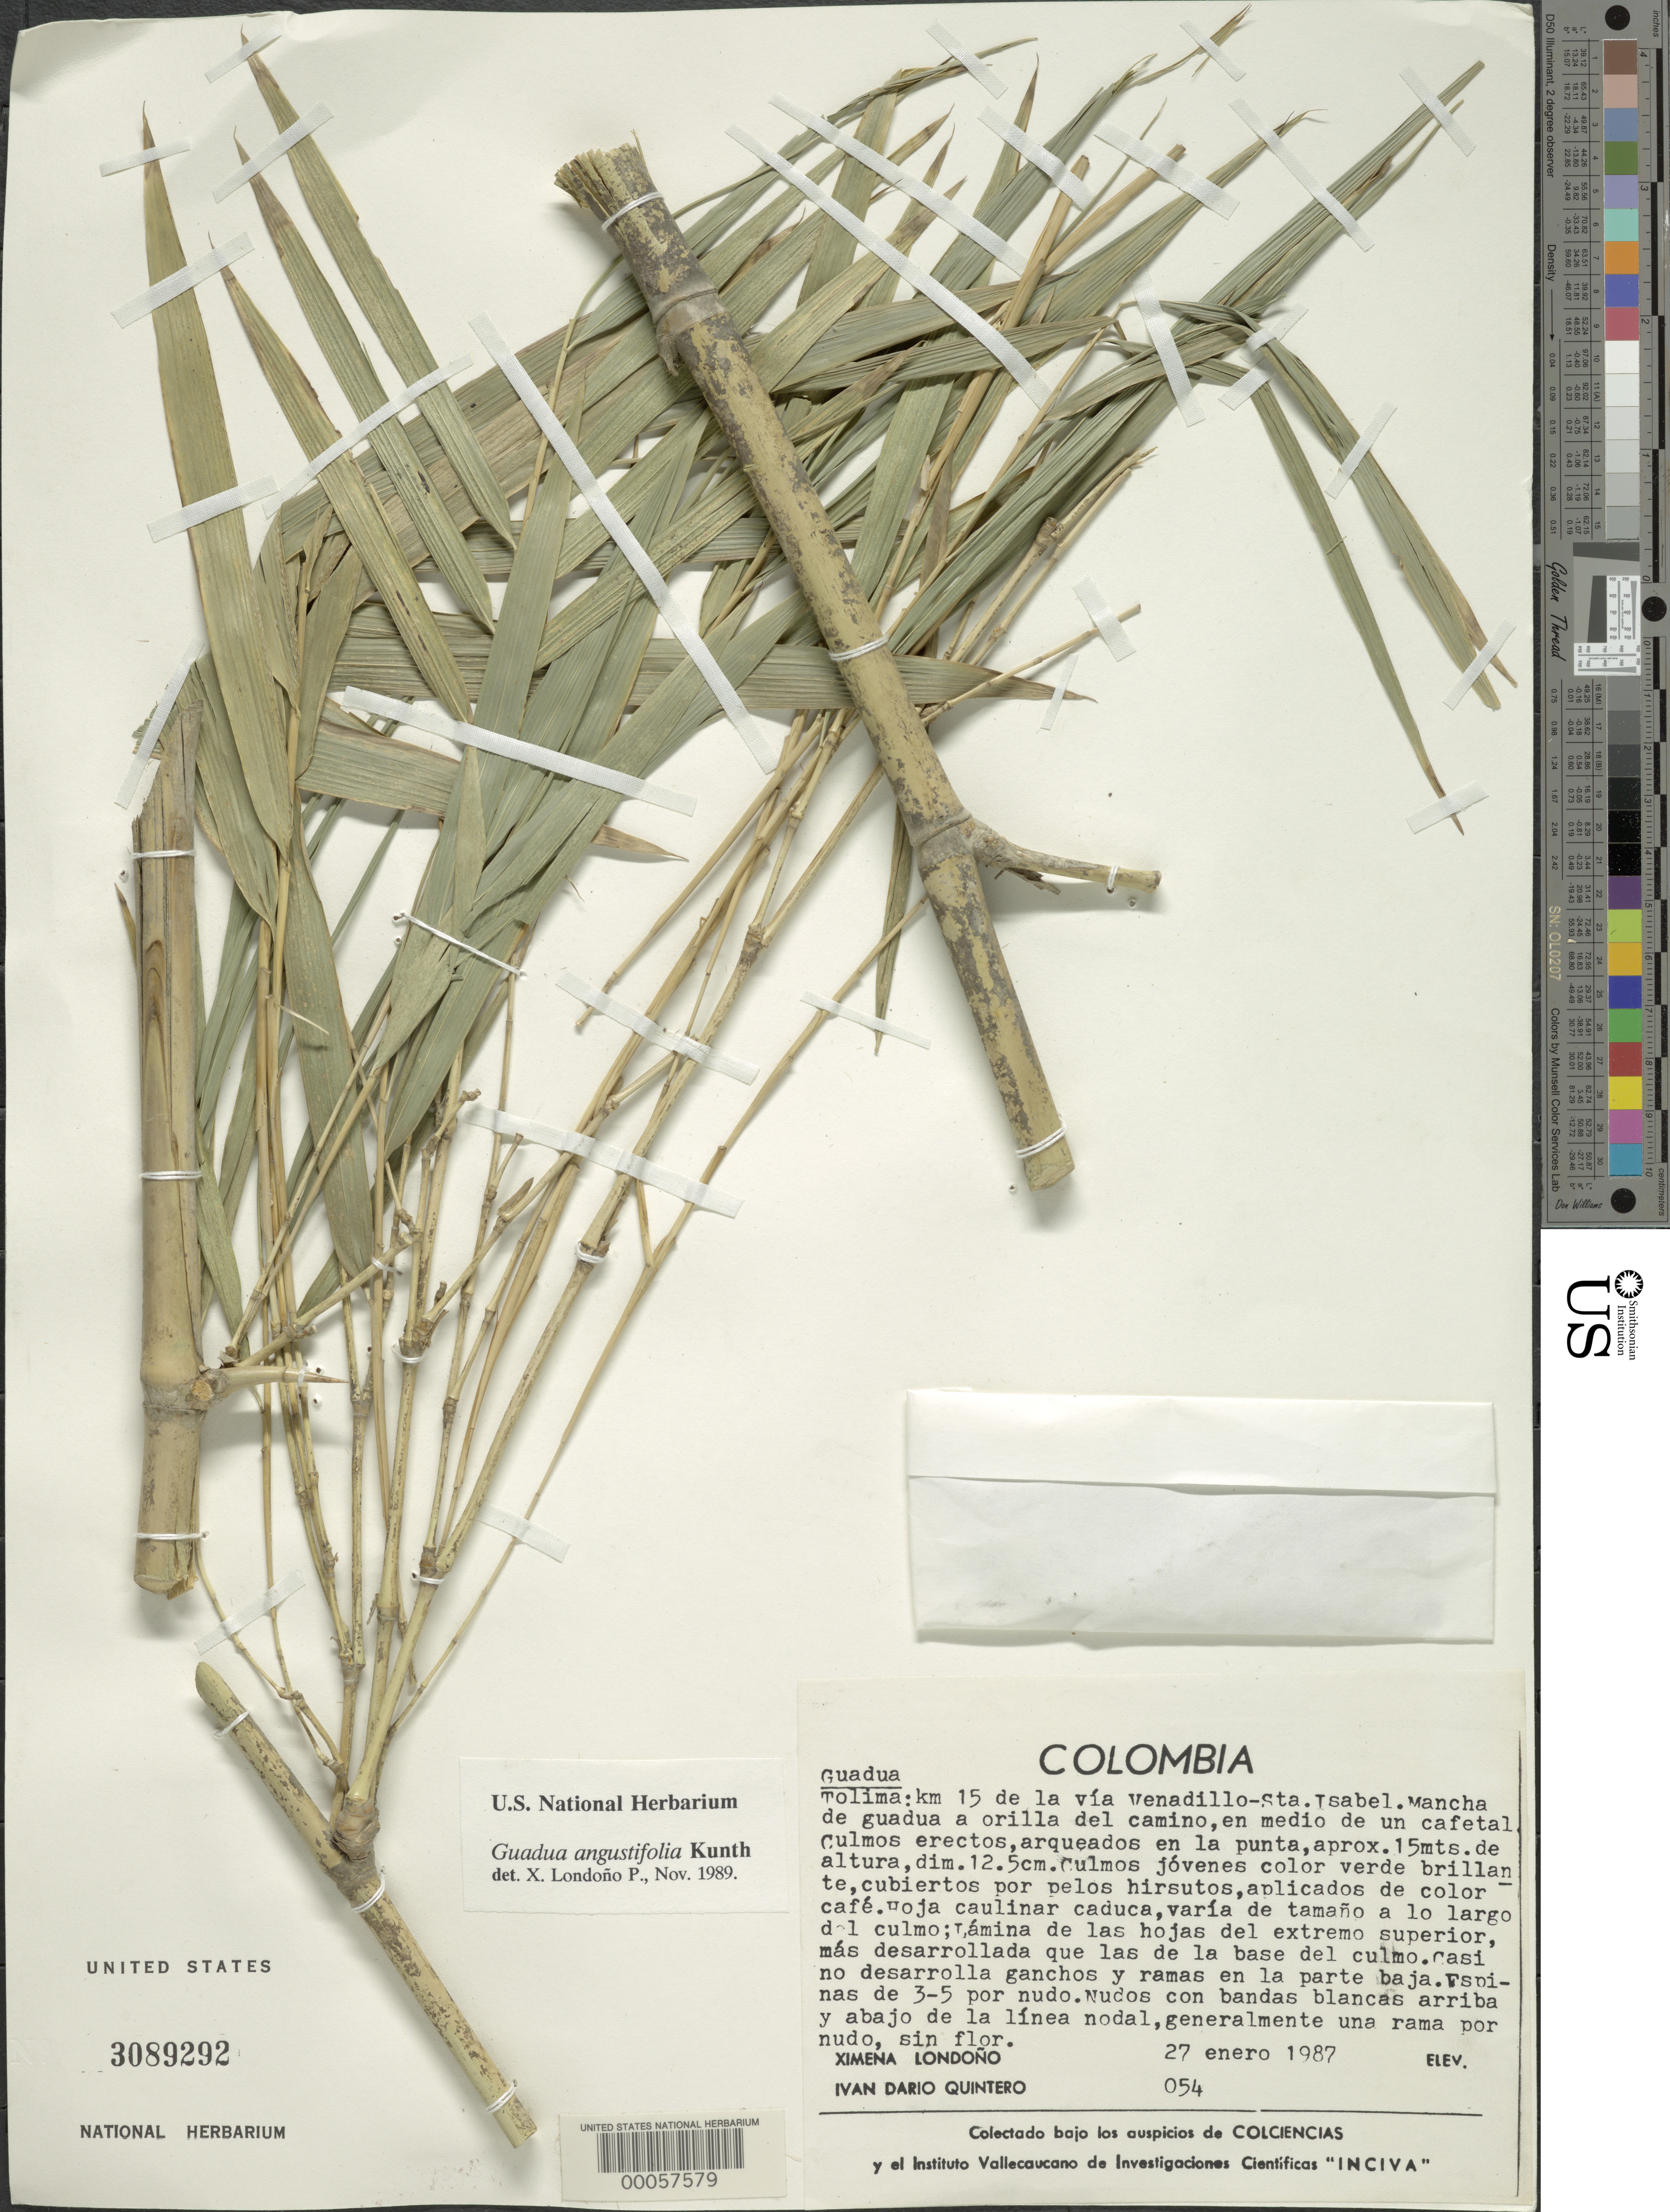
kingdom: Plantae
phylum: Tracheophyta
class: Liliopsida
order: Poales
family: Poaceae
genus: Guadua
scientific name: Guadua angustifolia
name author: Kunth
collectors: X. Londoño & I. Quintero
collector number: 054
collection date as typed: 27 Jan 1987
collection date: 1987-01-27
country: Colombia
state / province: Tolima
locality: Km 15 of the Venadillo-Sta. Isabel road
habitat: Side of the road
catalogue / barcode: US 3089292